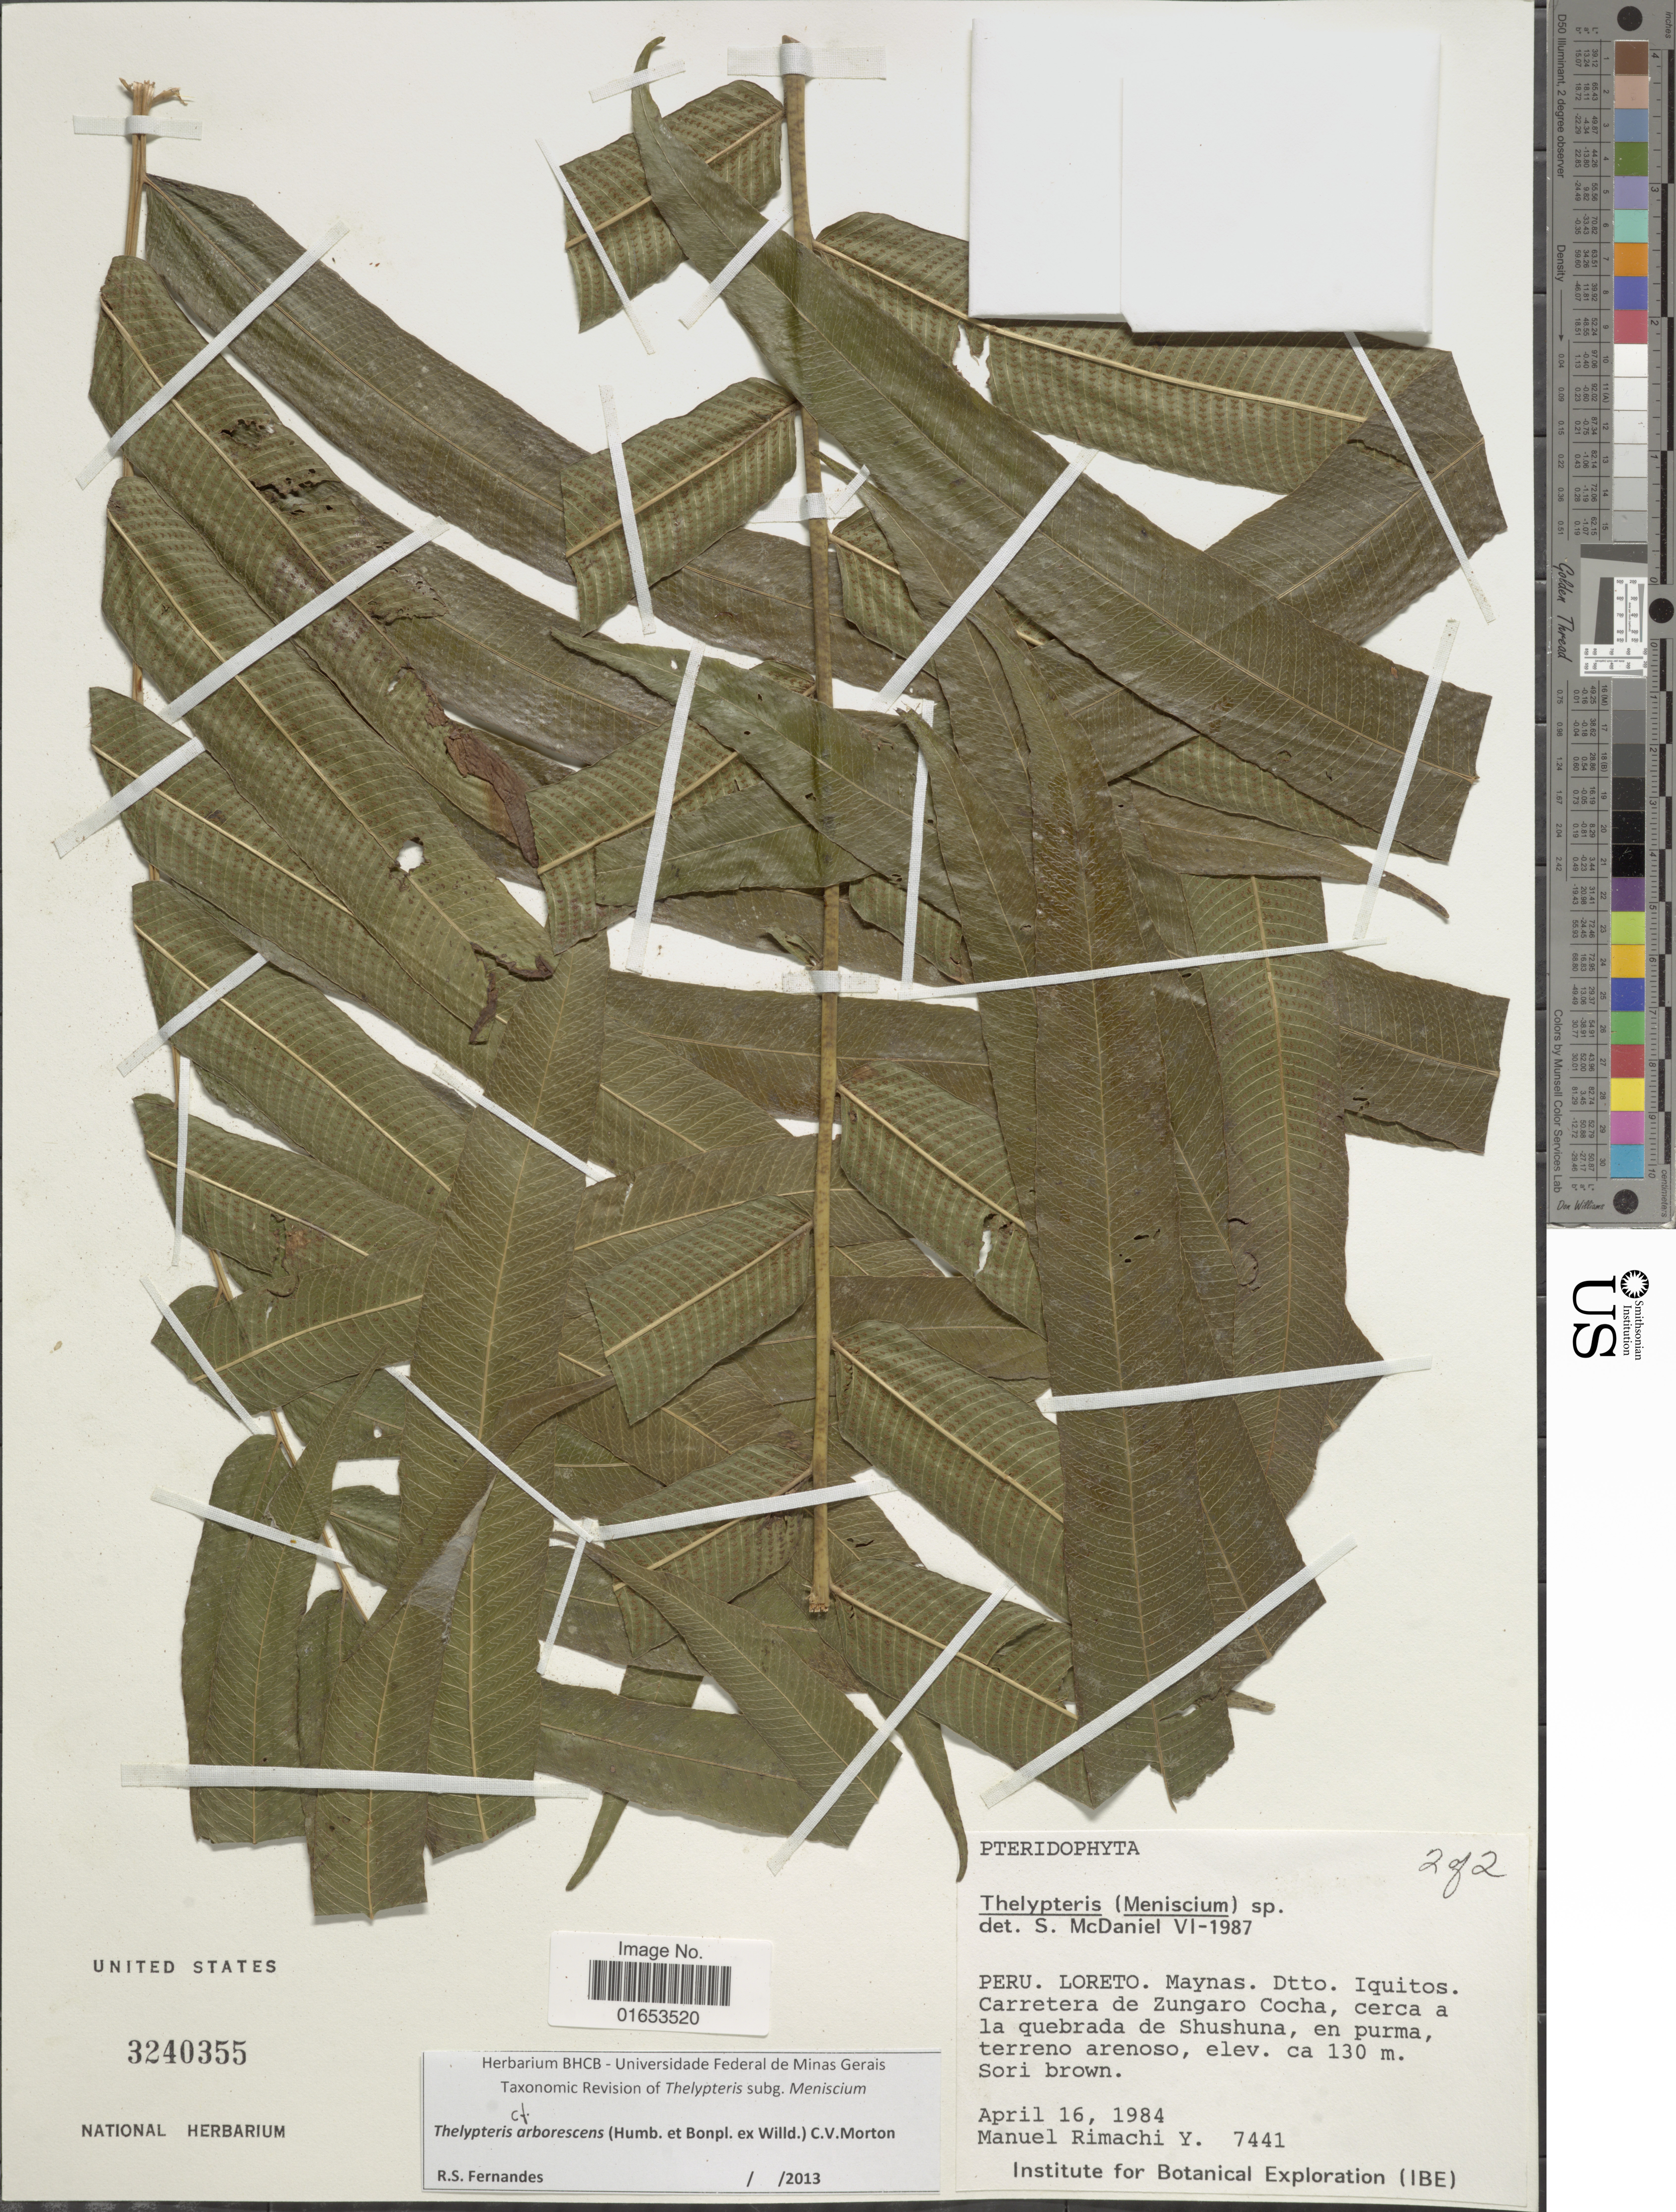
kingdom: Plantae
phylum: Tracheophyta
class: Polypodiopsida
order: Polypodiales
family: Thelypteridaceae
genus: Meniscium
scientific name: Meniscium arborescens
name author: Humb. & Bonpl. ex Willd.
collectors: M. Rimachi Y.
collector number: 7441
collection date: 1984-04-16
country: Peru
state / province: Loreto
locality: Maynas. Dtto. Iquitos. Carretera de Zungaro Cocha, cerca a la quebrada de Shushuna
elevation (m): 130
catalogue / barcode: US 3240355